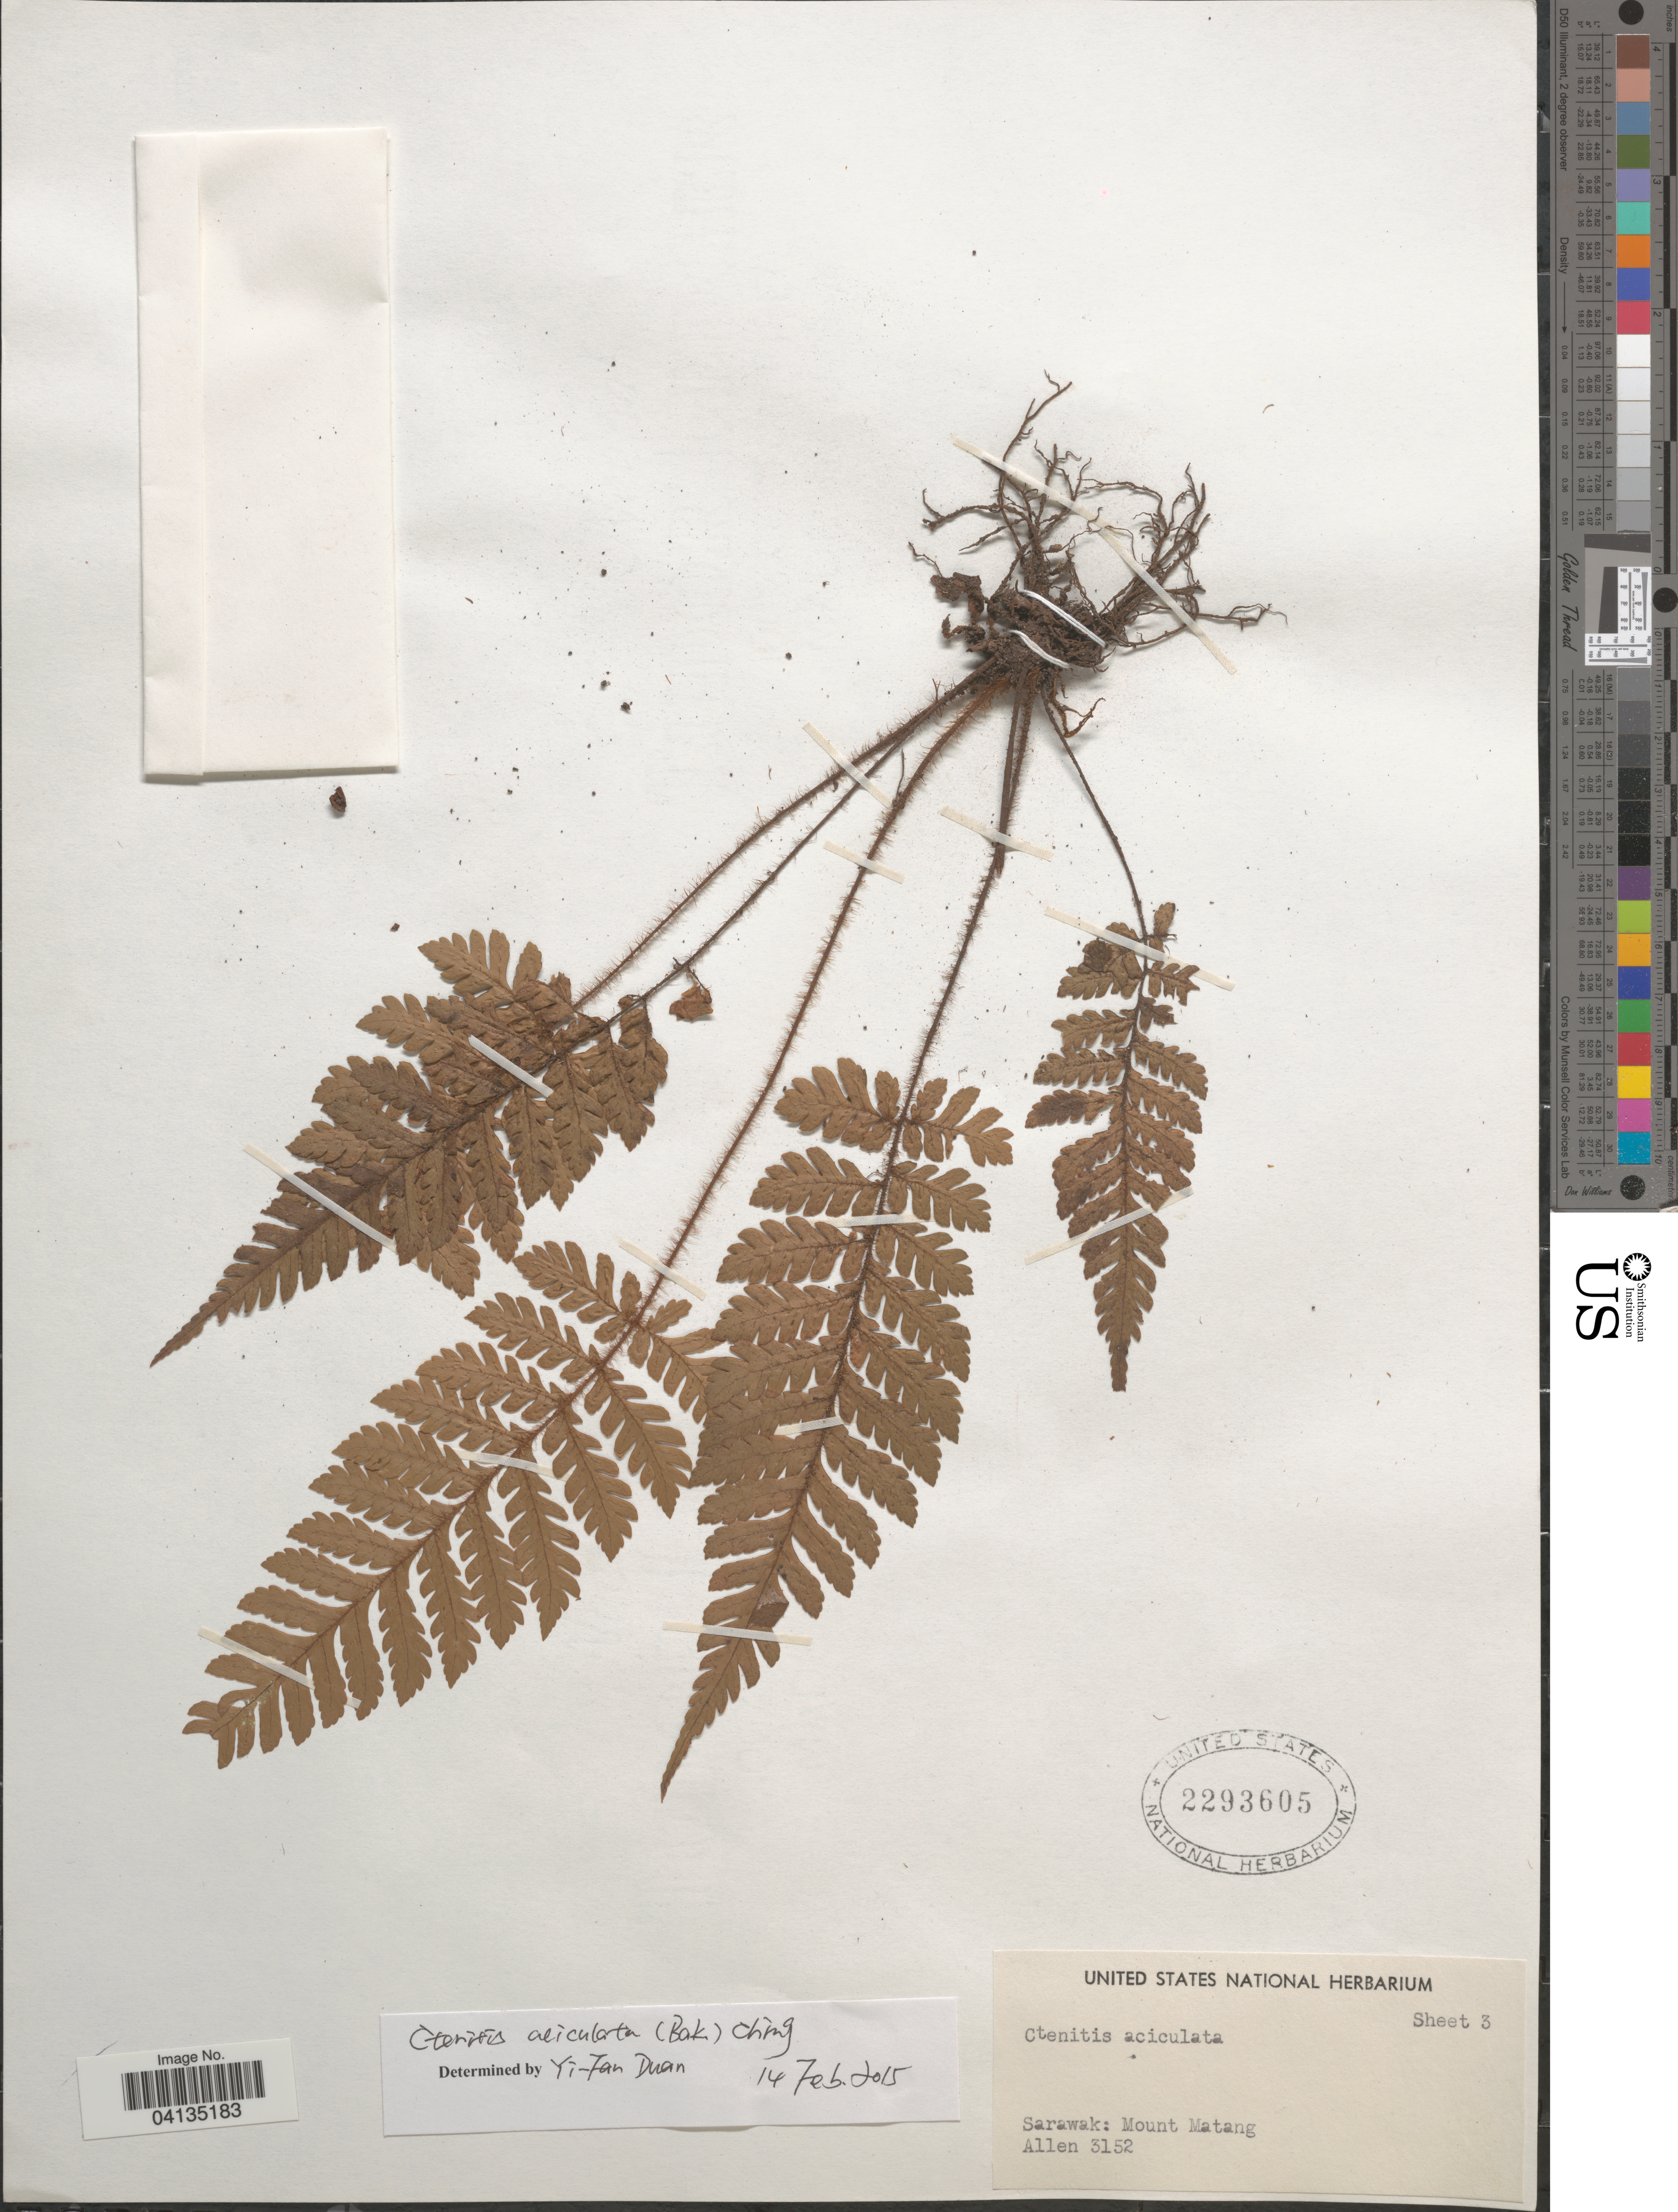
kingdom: Plantae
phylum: Tracheophyta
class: Polypodiopsida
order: Polypodiales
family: Dryopteridaceae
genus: Ctenitis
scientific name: Ctenitis aciculata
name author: (Baker) Ching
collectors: -- Allen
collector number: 3152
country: Malaysia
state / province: Sarawak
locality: Mount Matang.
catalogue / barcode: US 2293605